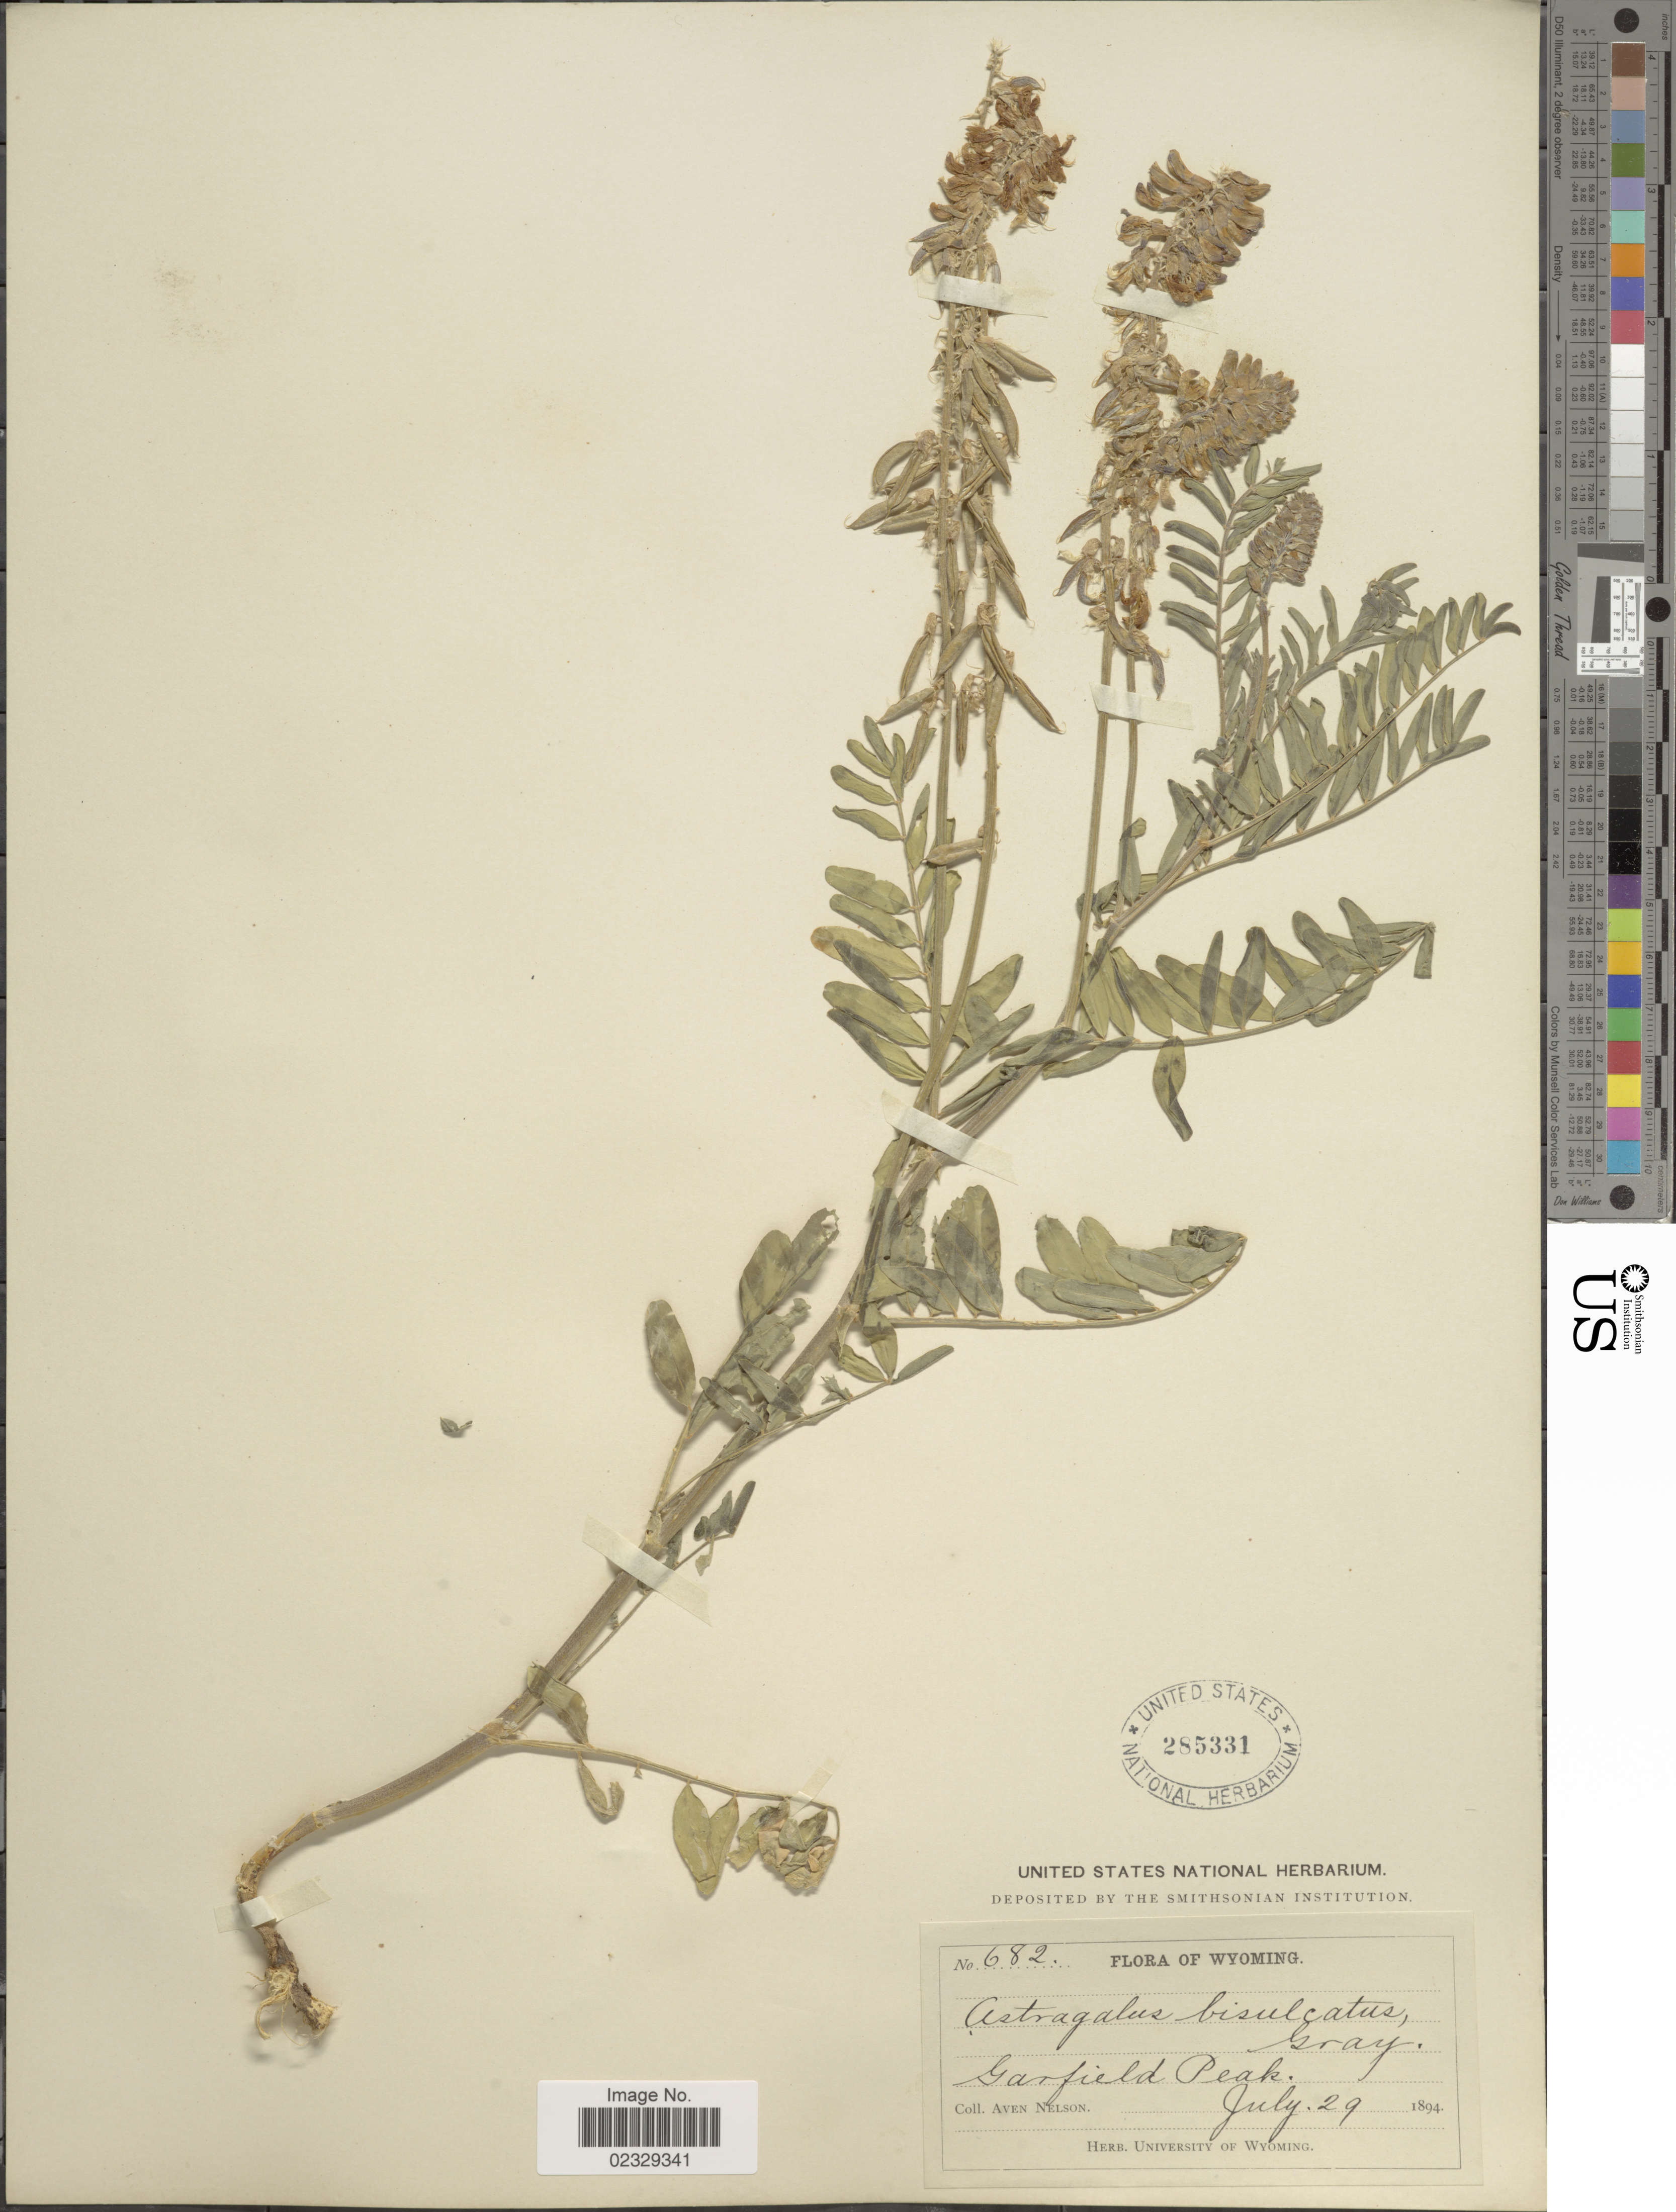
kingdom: Plantae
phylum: Tracheophyta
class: Magnoliopsida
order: Fabales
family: Fabaceae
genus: Astragalus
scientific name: Astragalus bisulcatus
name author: (Hook.) A. Gray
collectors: A. Nelson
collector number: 682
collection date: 1894-07-29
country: United States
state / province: Wyoming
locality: Garfield Peak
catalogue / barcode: US 285331